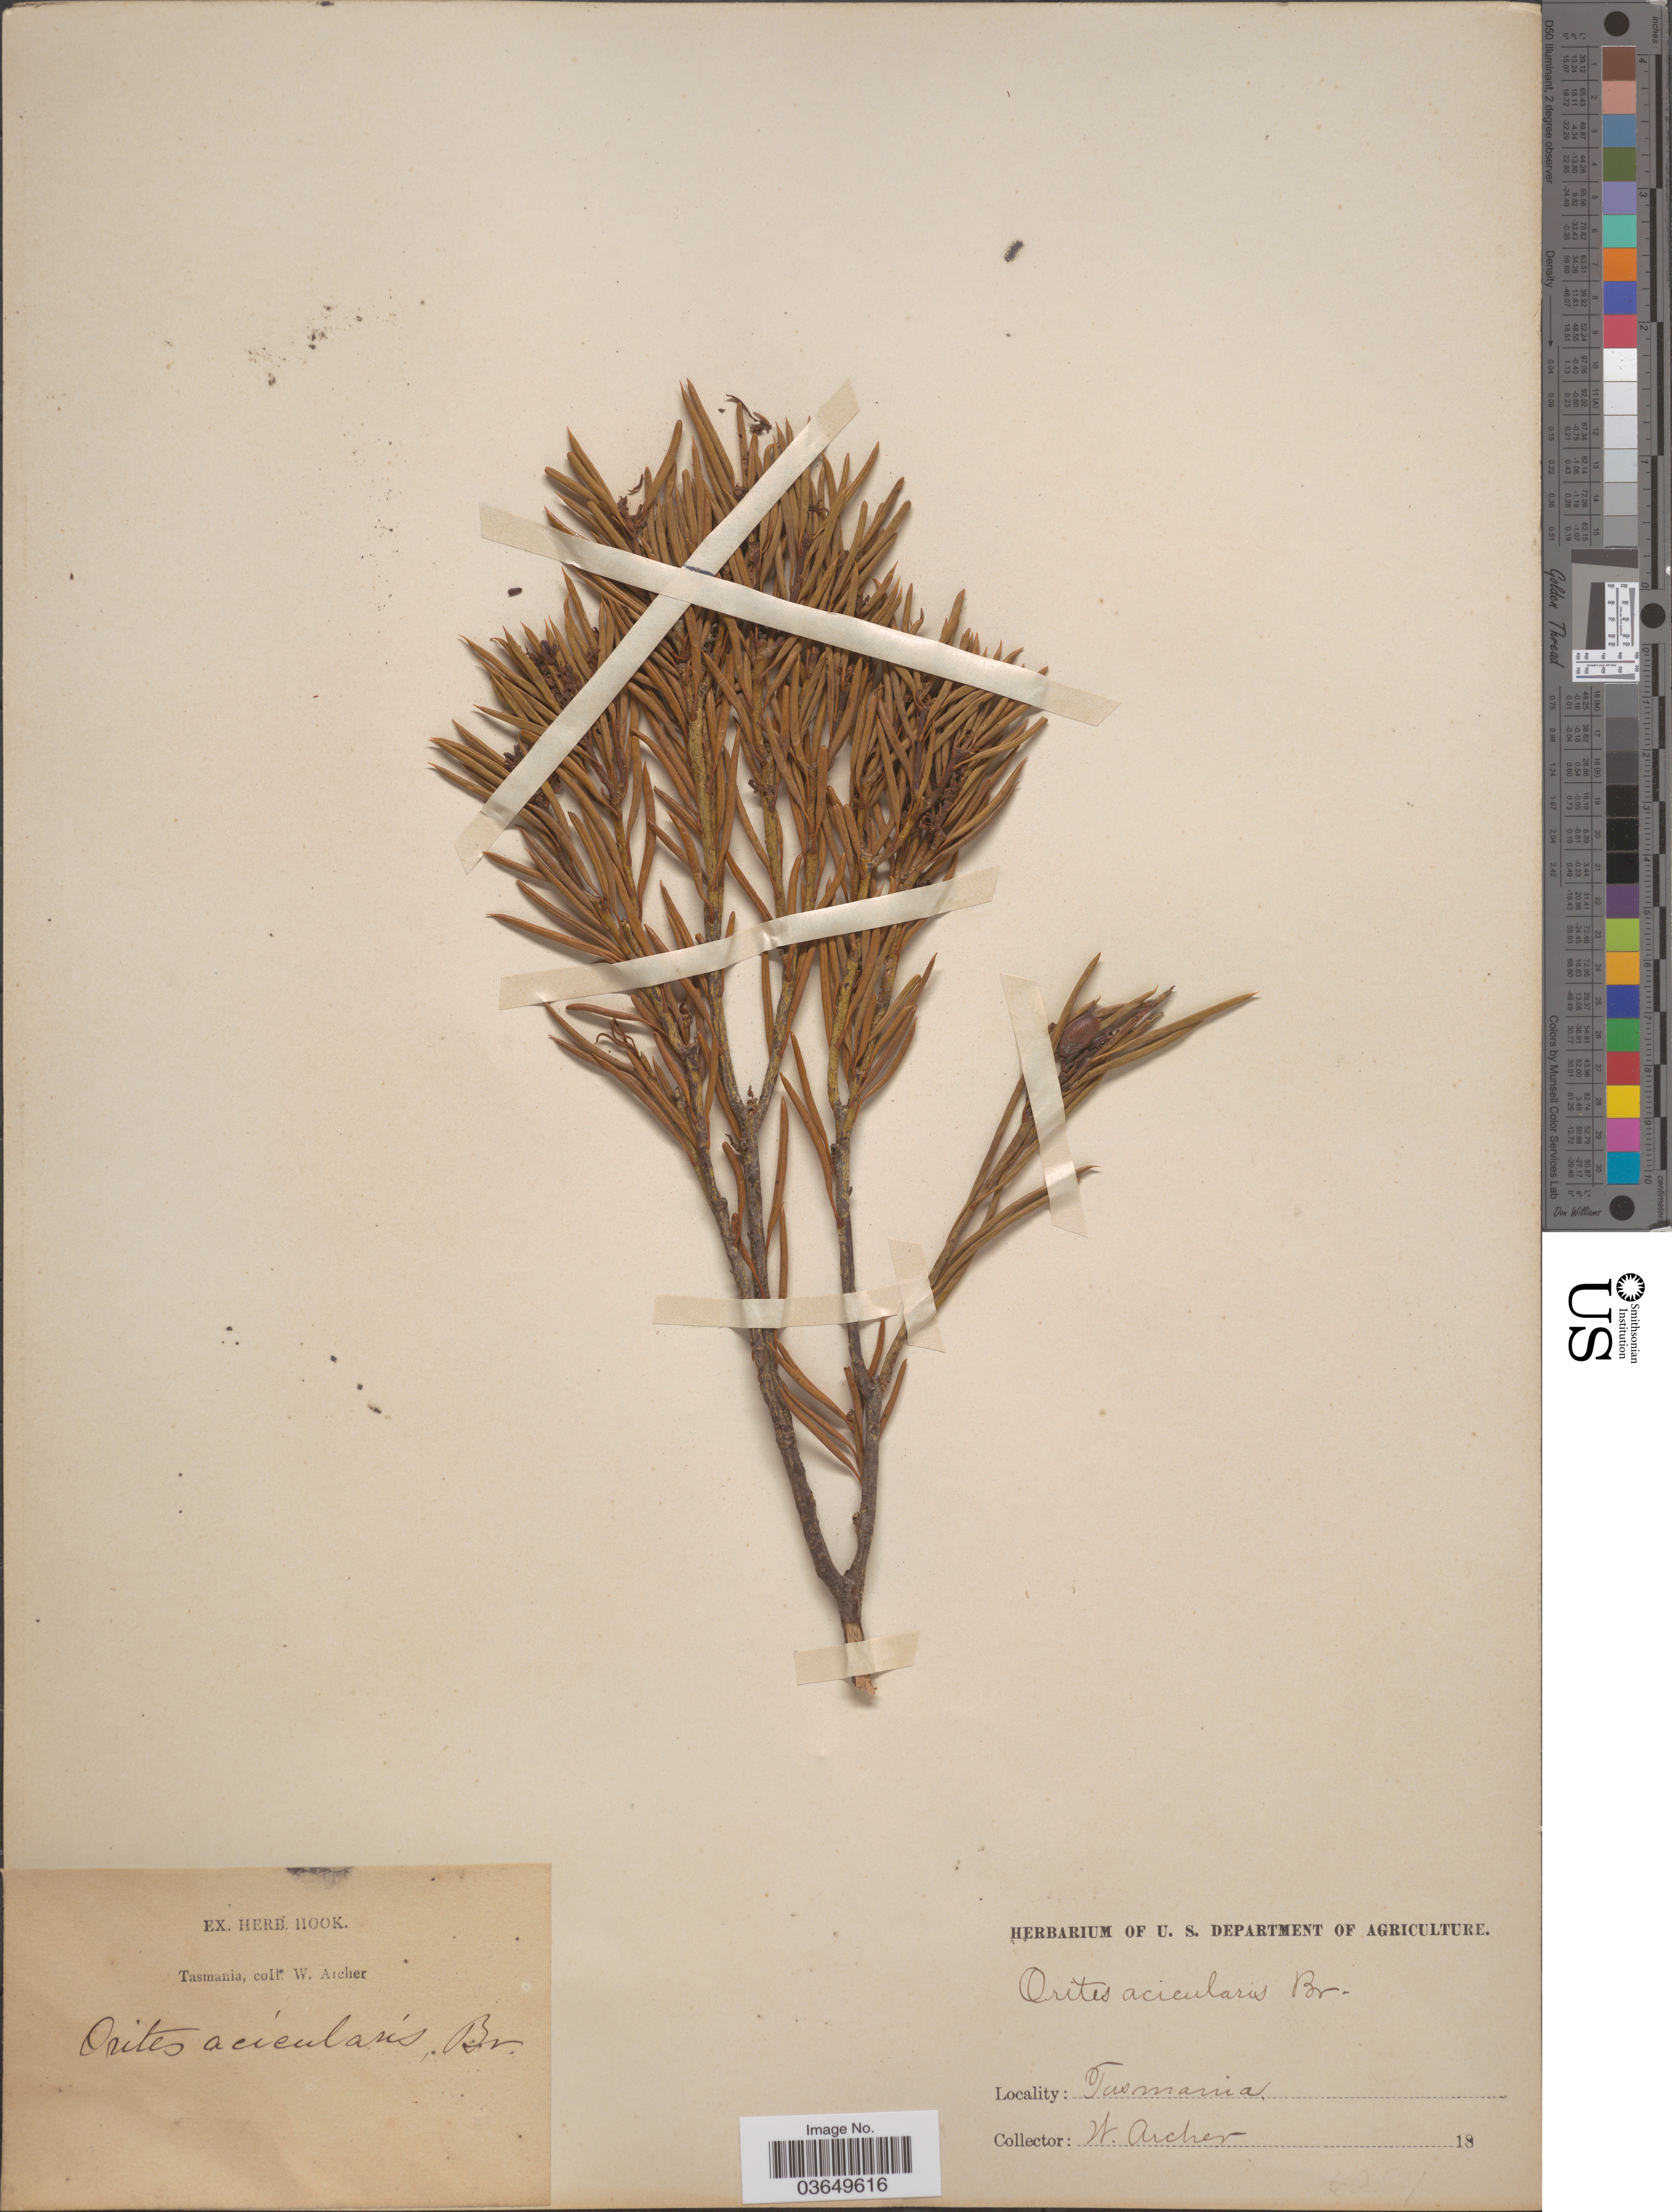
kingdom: Plantae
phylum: Tracheophyta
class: Magnoliopsida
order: Proteales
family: Proteaceae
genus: Orites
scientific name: Orites acicularis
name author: (R. Br.) Roem. & Schult.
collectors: W. Archer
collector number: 6254*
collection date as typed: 18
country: Australia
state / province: Tasmania